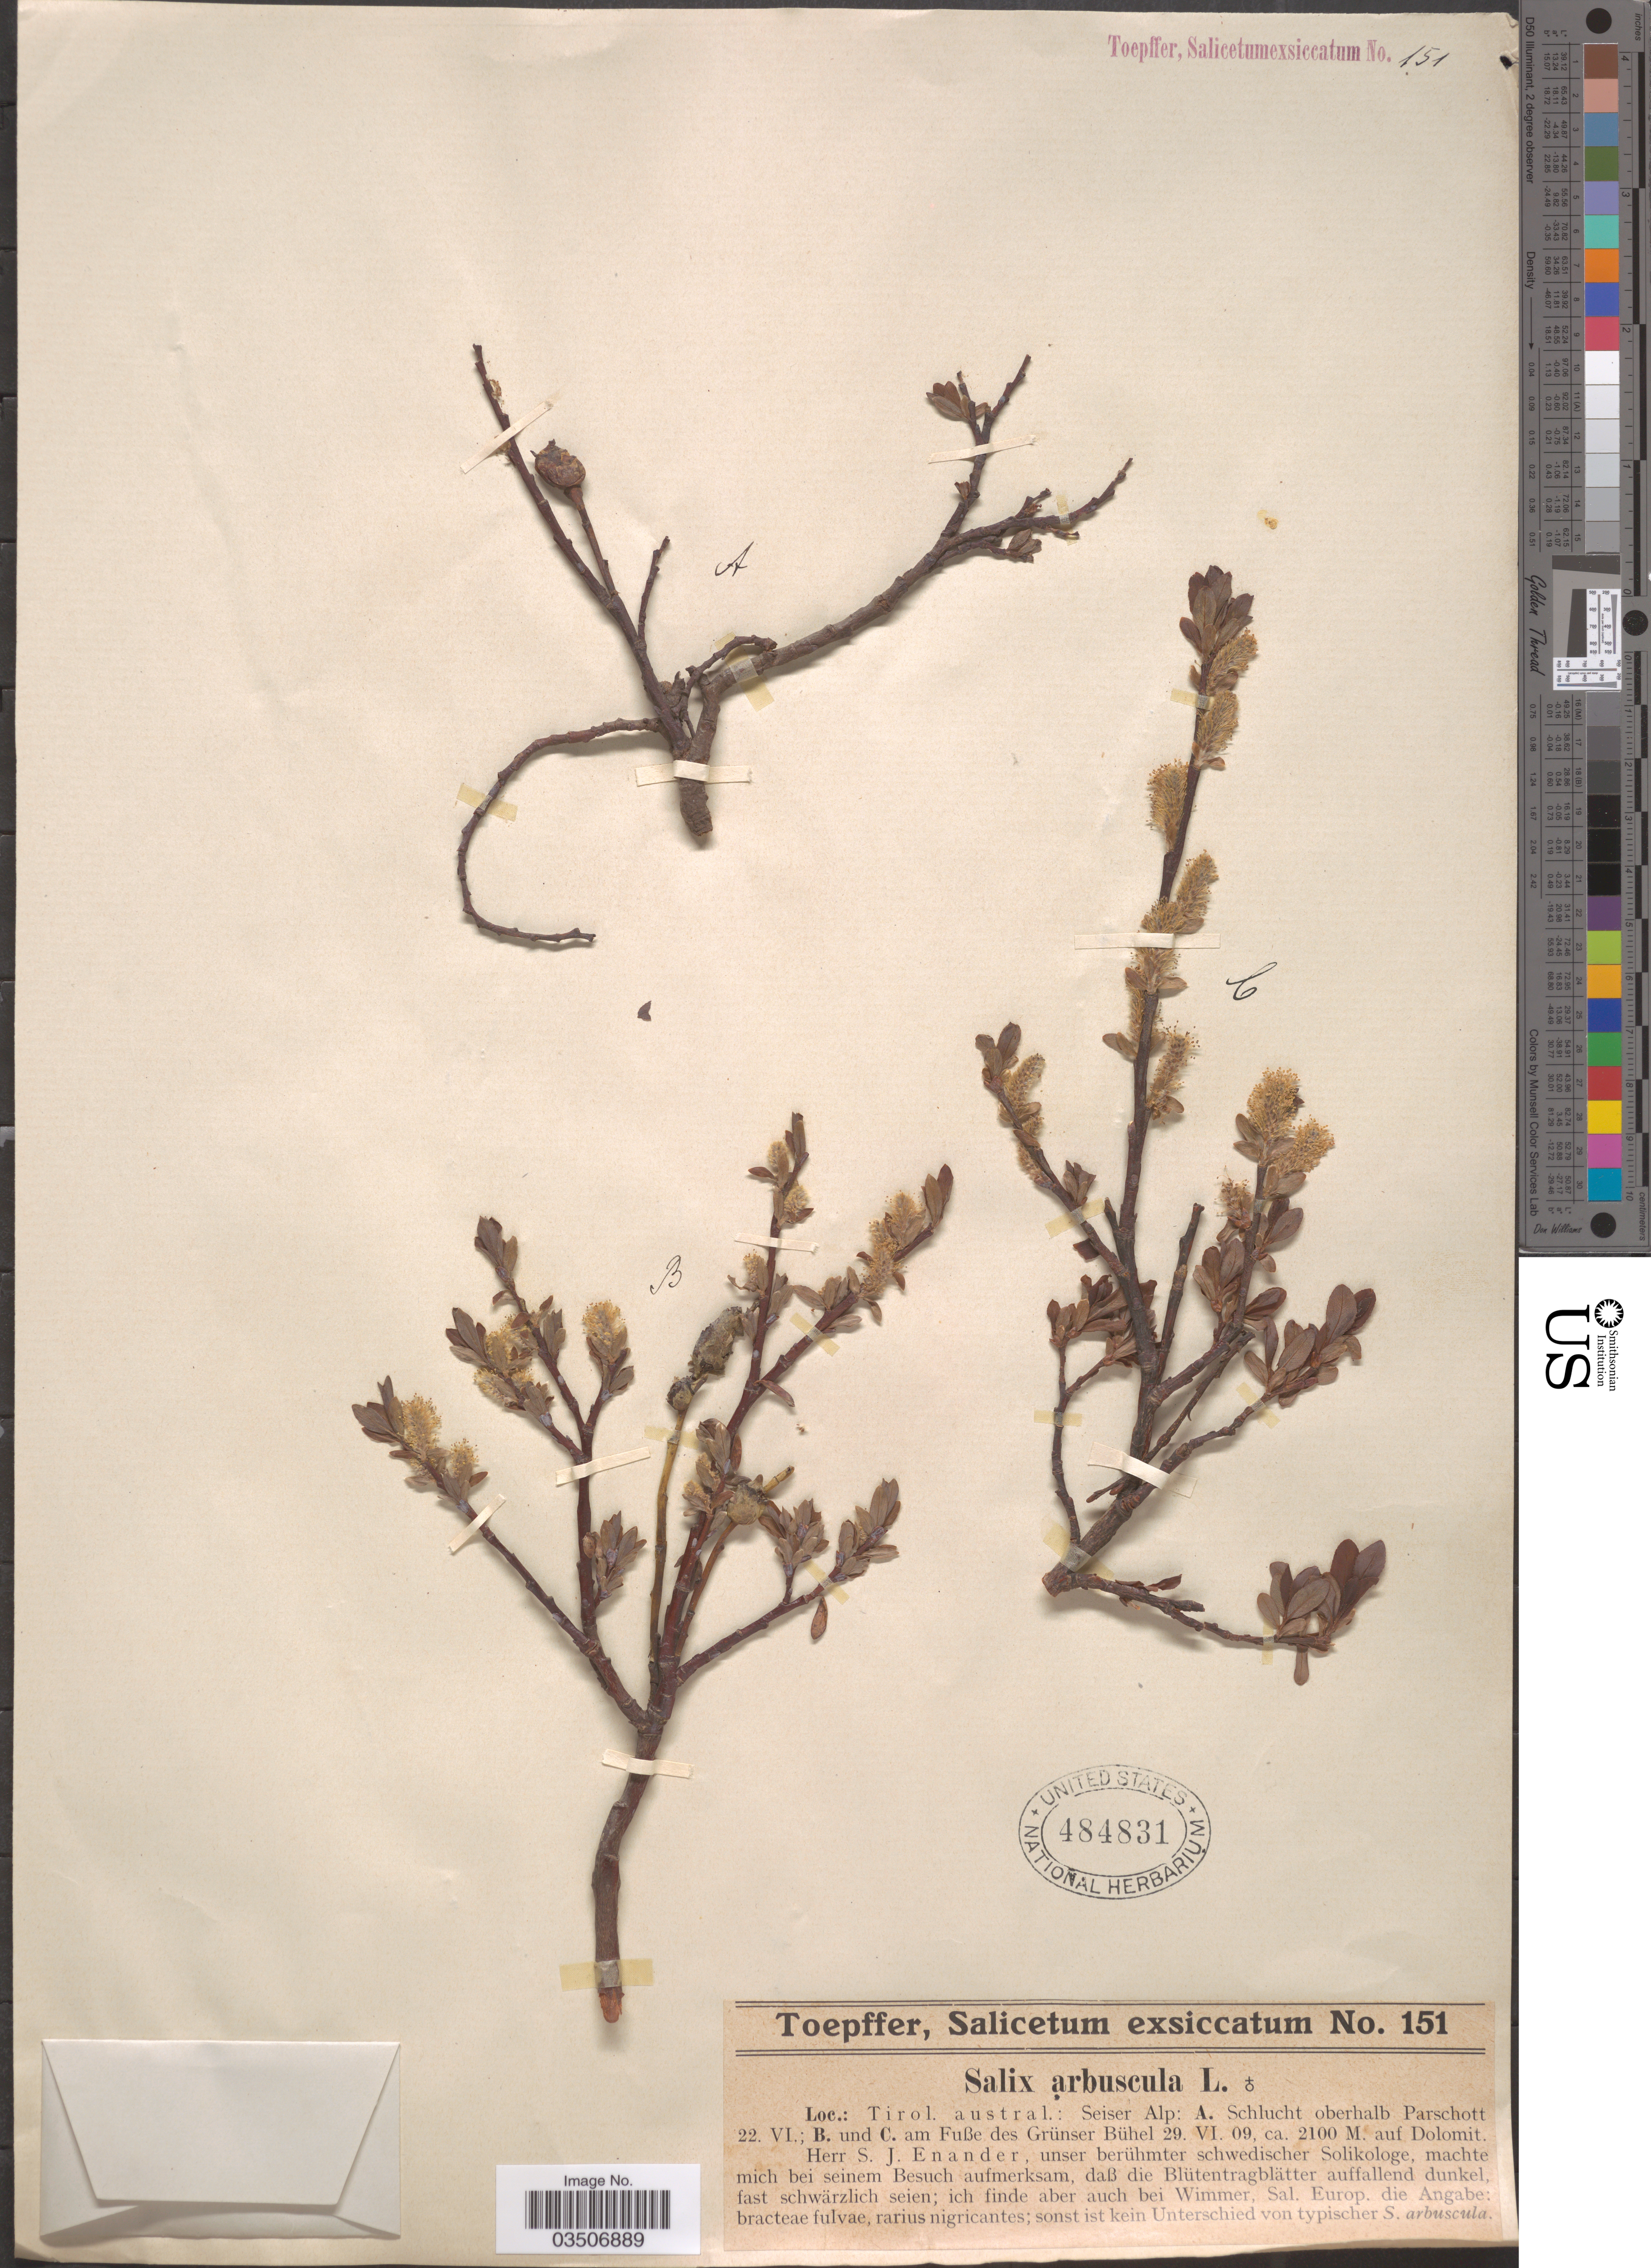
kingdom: Plantae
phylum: Tracheophyta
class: Magnoliopsida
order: Malpighiales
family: Salicaceae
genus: Salix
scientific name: Salix arbuscula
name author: L.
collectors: A. Toepffer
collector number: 151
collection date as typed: Transcribed d/m/y: 22/6/9 to 29/6/9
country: Austria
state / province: Styria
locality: Tirol. austral.: Seiser Alp: auf Dolomit. Bei Wimmer, Sal. Europ.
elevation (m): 2100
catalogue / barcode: US 484831